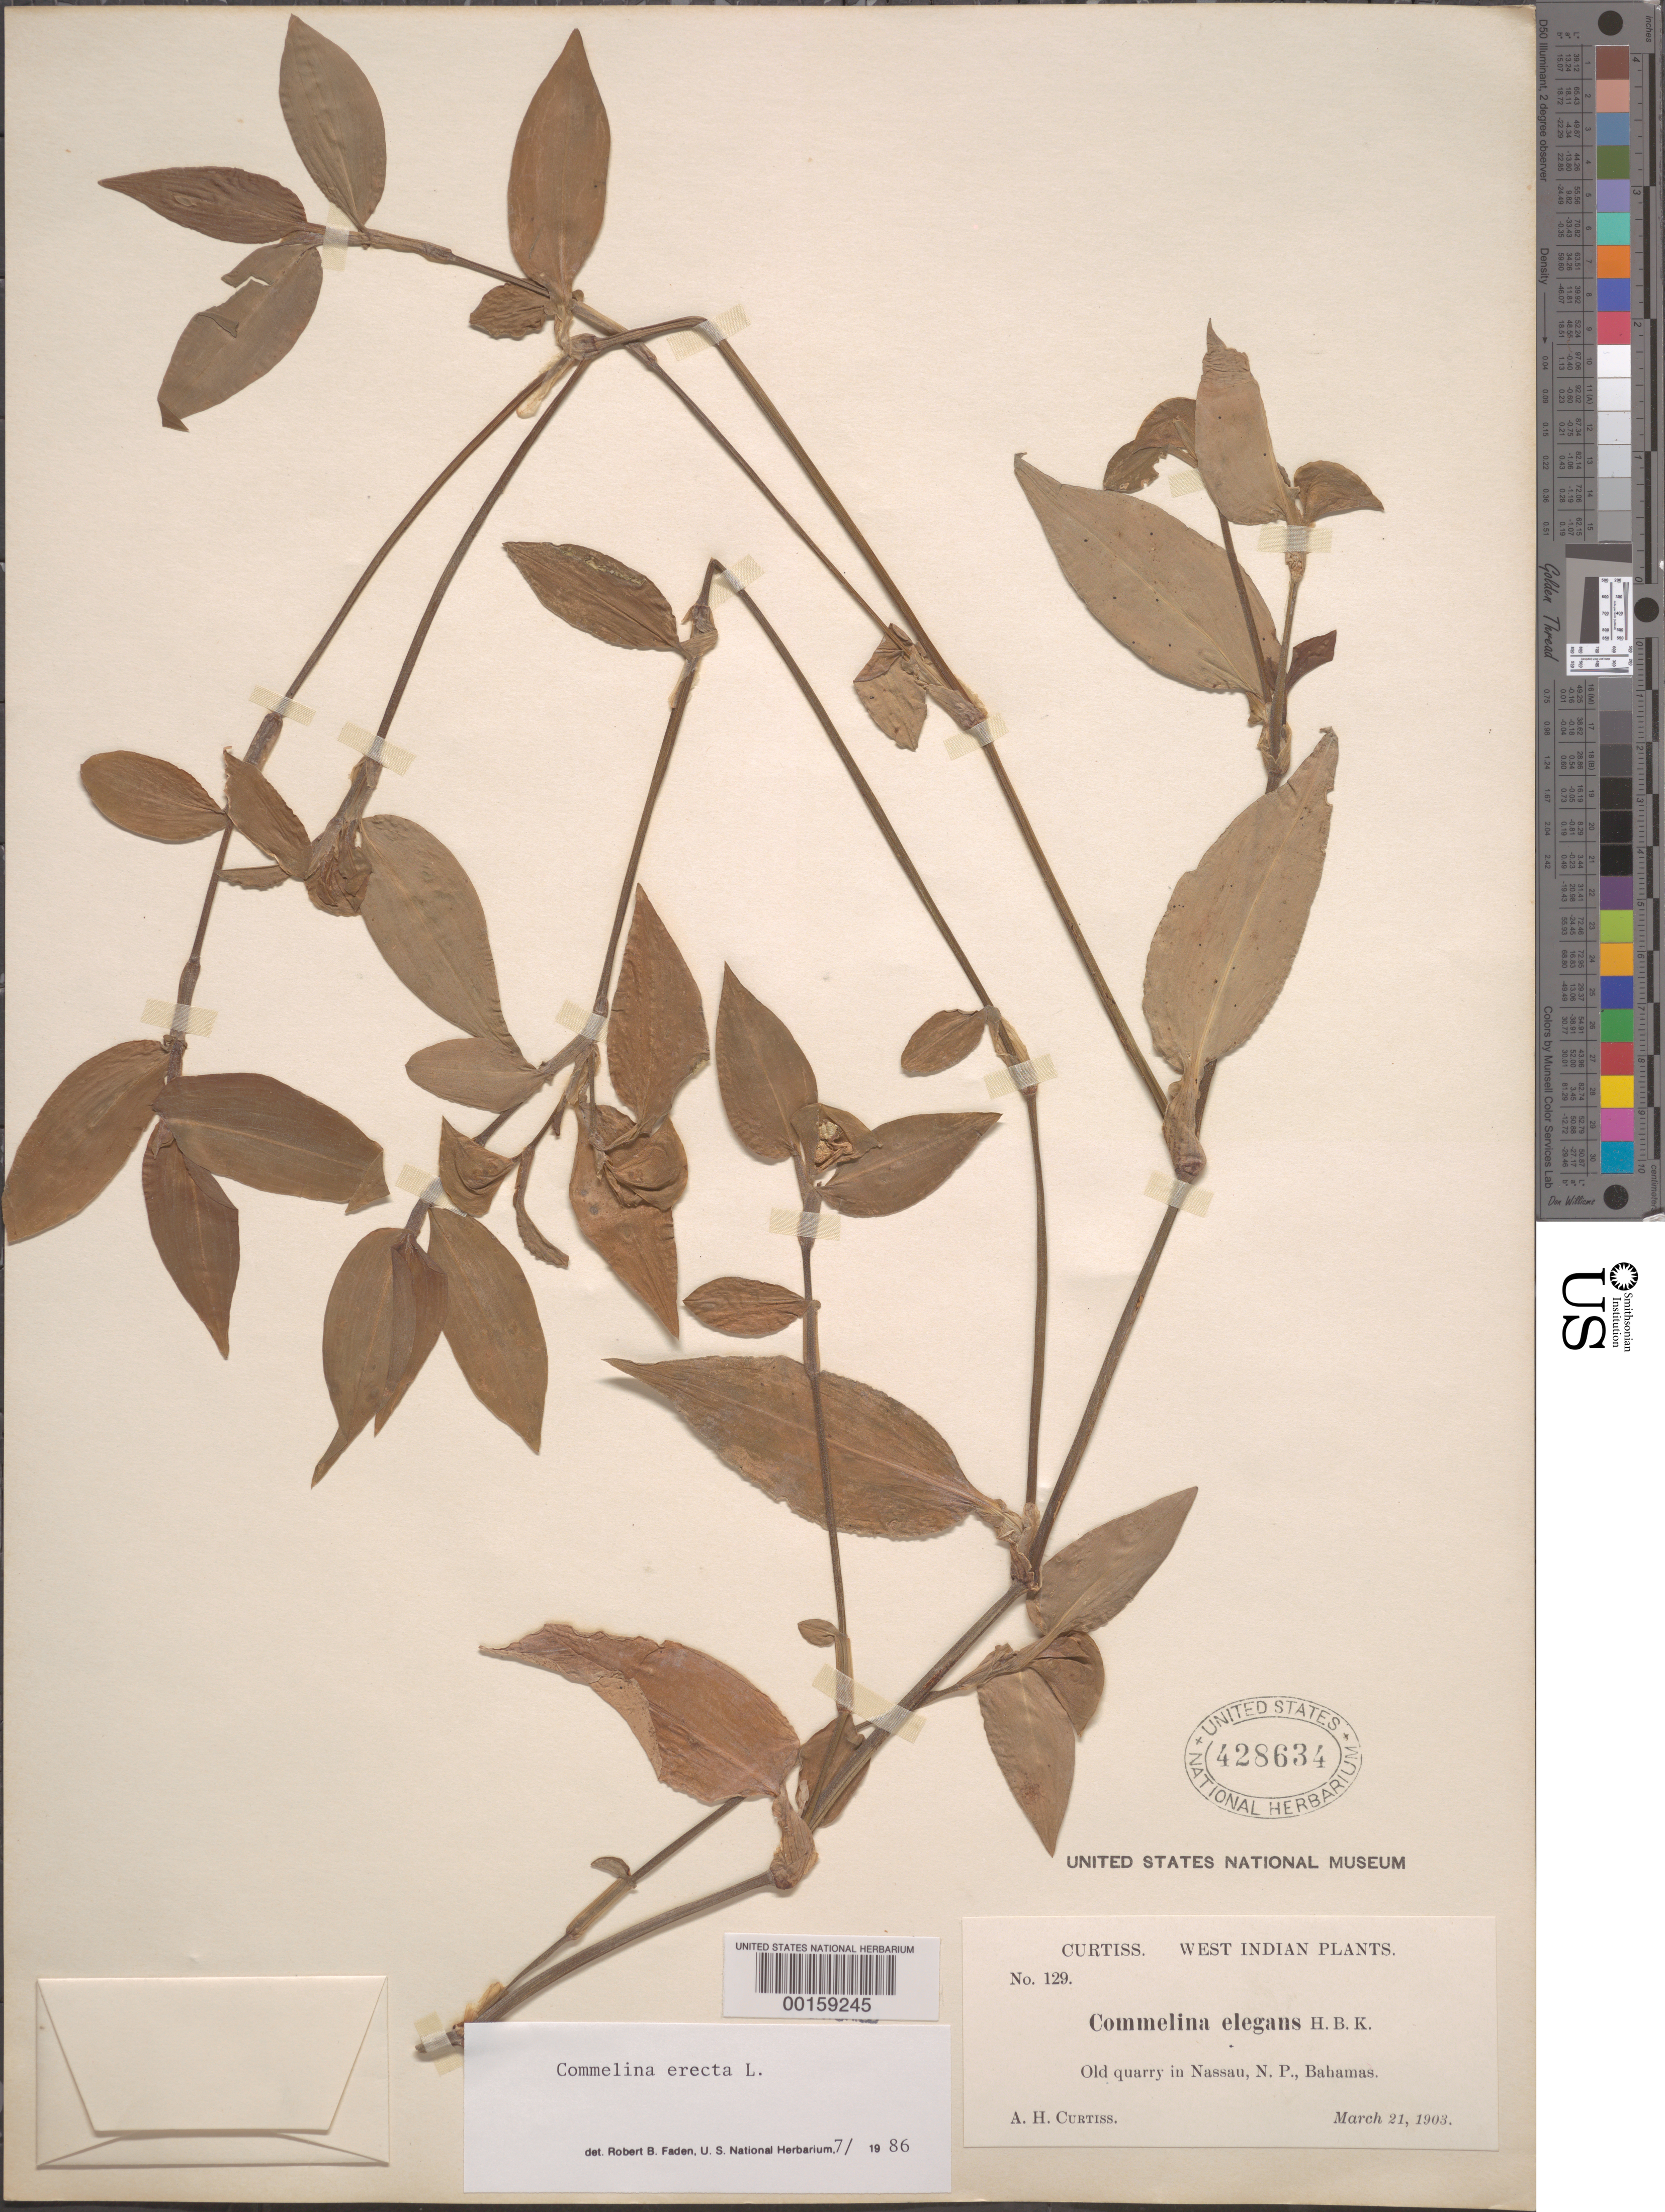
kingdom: Plantae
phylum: Tracheophyta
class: Liliopsida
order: Commelinales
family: Commelinaceae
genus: Commelina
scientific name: Commelina erecta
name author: L.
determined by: Faden, Robert B., (US), Smithsonian Institution - National Museum of Natural History (UNITED STATES)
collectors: A. H. Curtiss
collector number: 129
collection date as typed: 21 Mar 1903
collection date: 1903-03-21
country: Bahamas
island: New Providence Island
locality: Nassau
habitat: Quarry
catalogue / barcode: US 428634